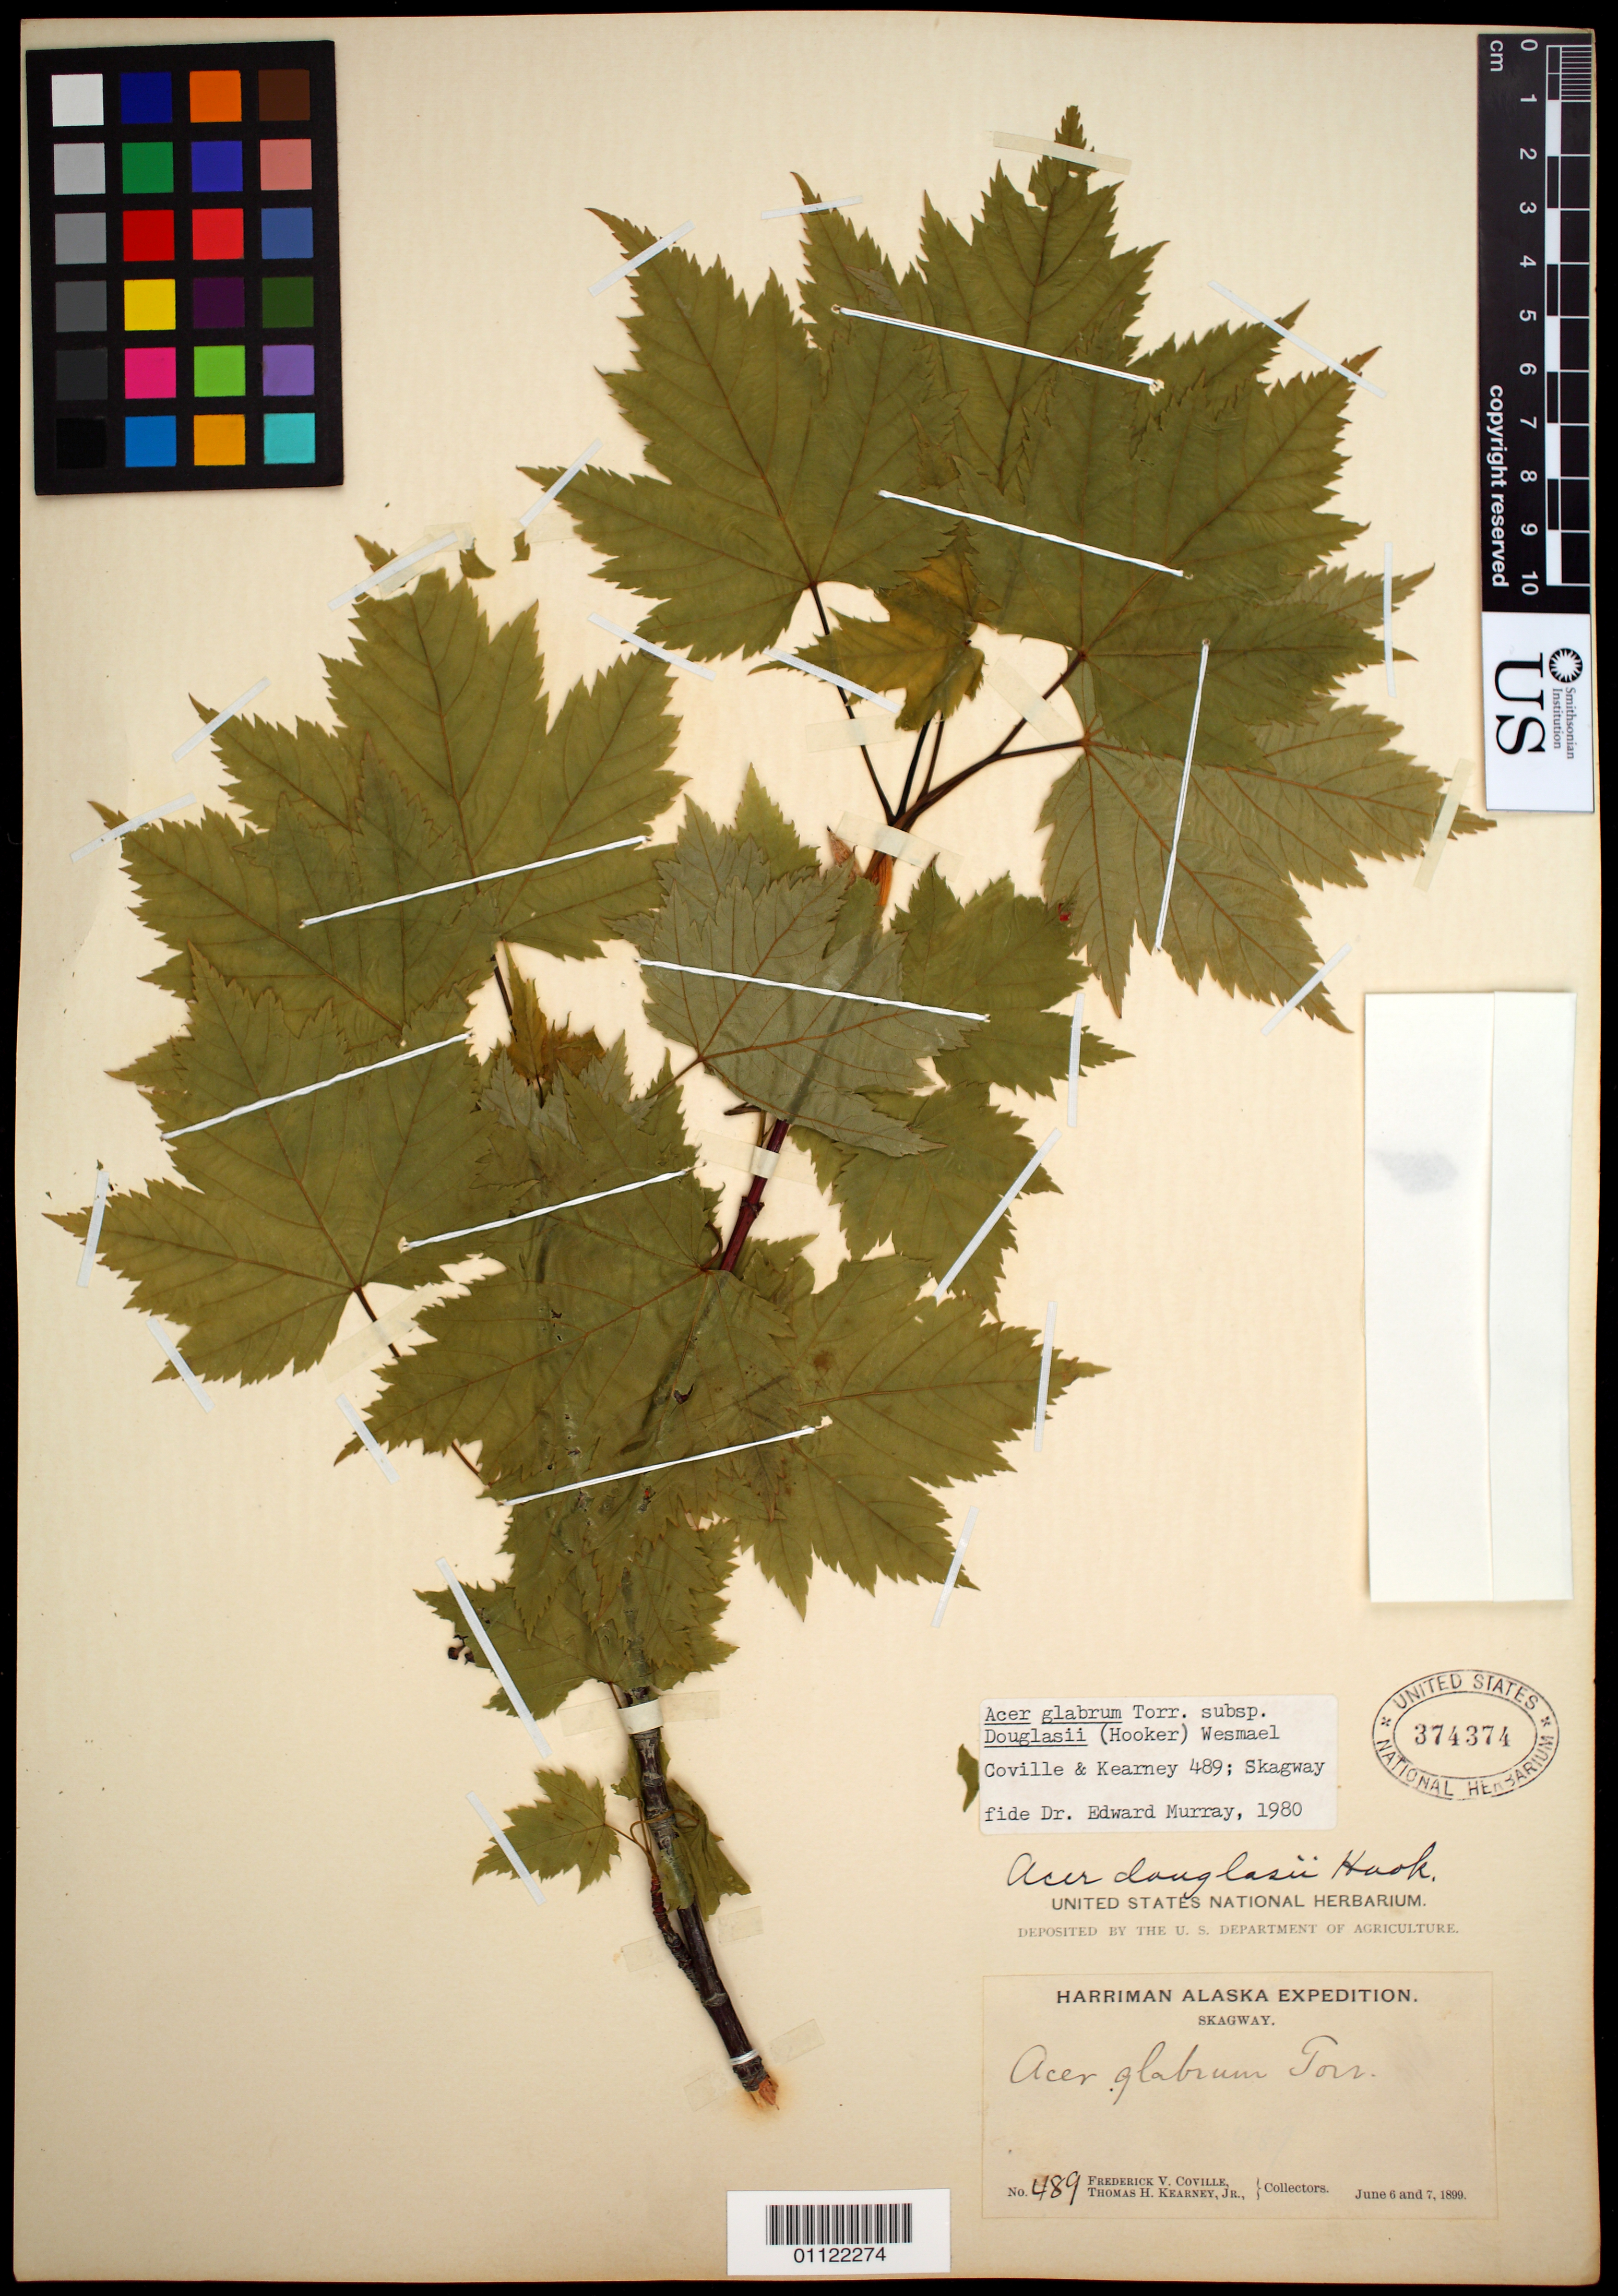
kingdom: Plantae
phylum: Tracheophyta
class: Magnoliopsida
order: Sapindales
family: Sapindaceae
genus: Acer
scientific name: Acer glabrum subsp. douglasii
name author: (Hook.) Wesm.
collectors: F. V. Coville & T. H. Kearney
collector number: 489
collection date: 1899-06-06/1899-06-07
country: United States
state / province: Alaska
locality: Skagway.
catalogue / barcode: US 374374